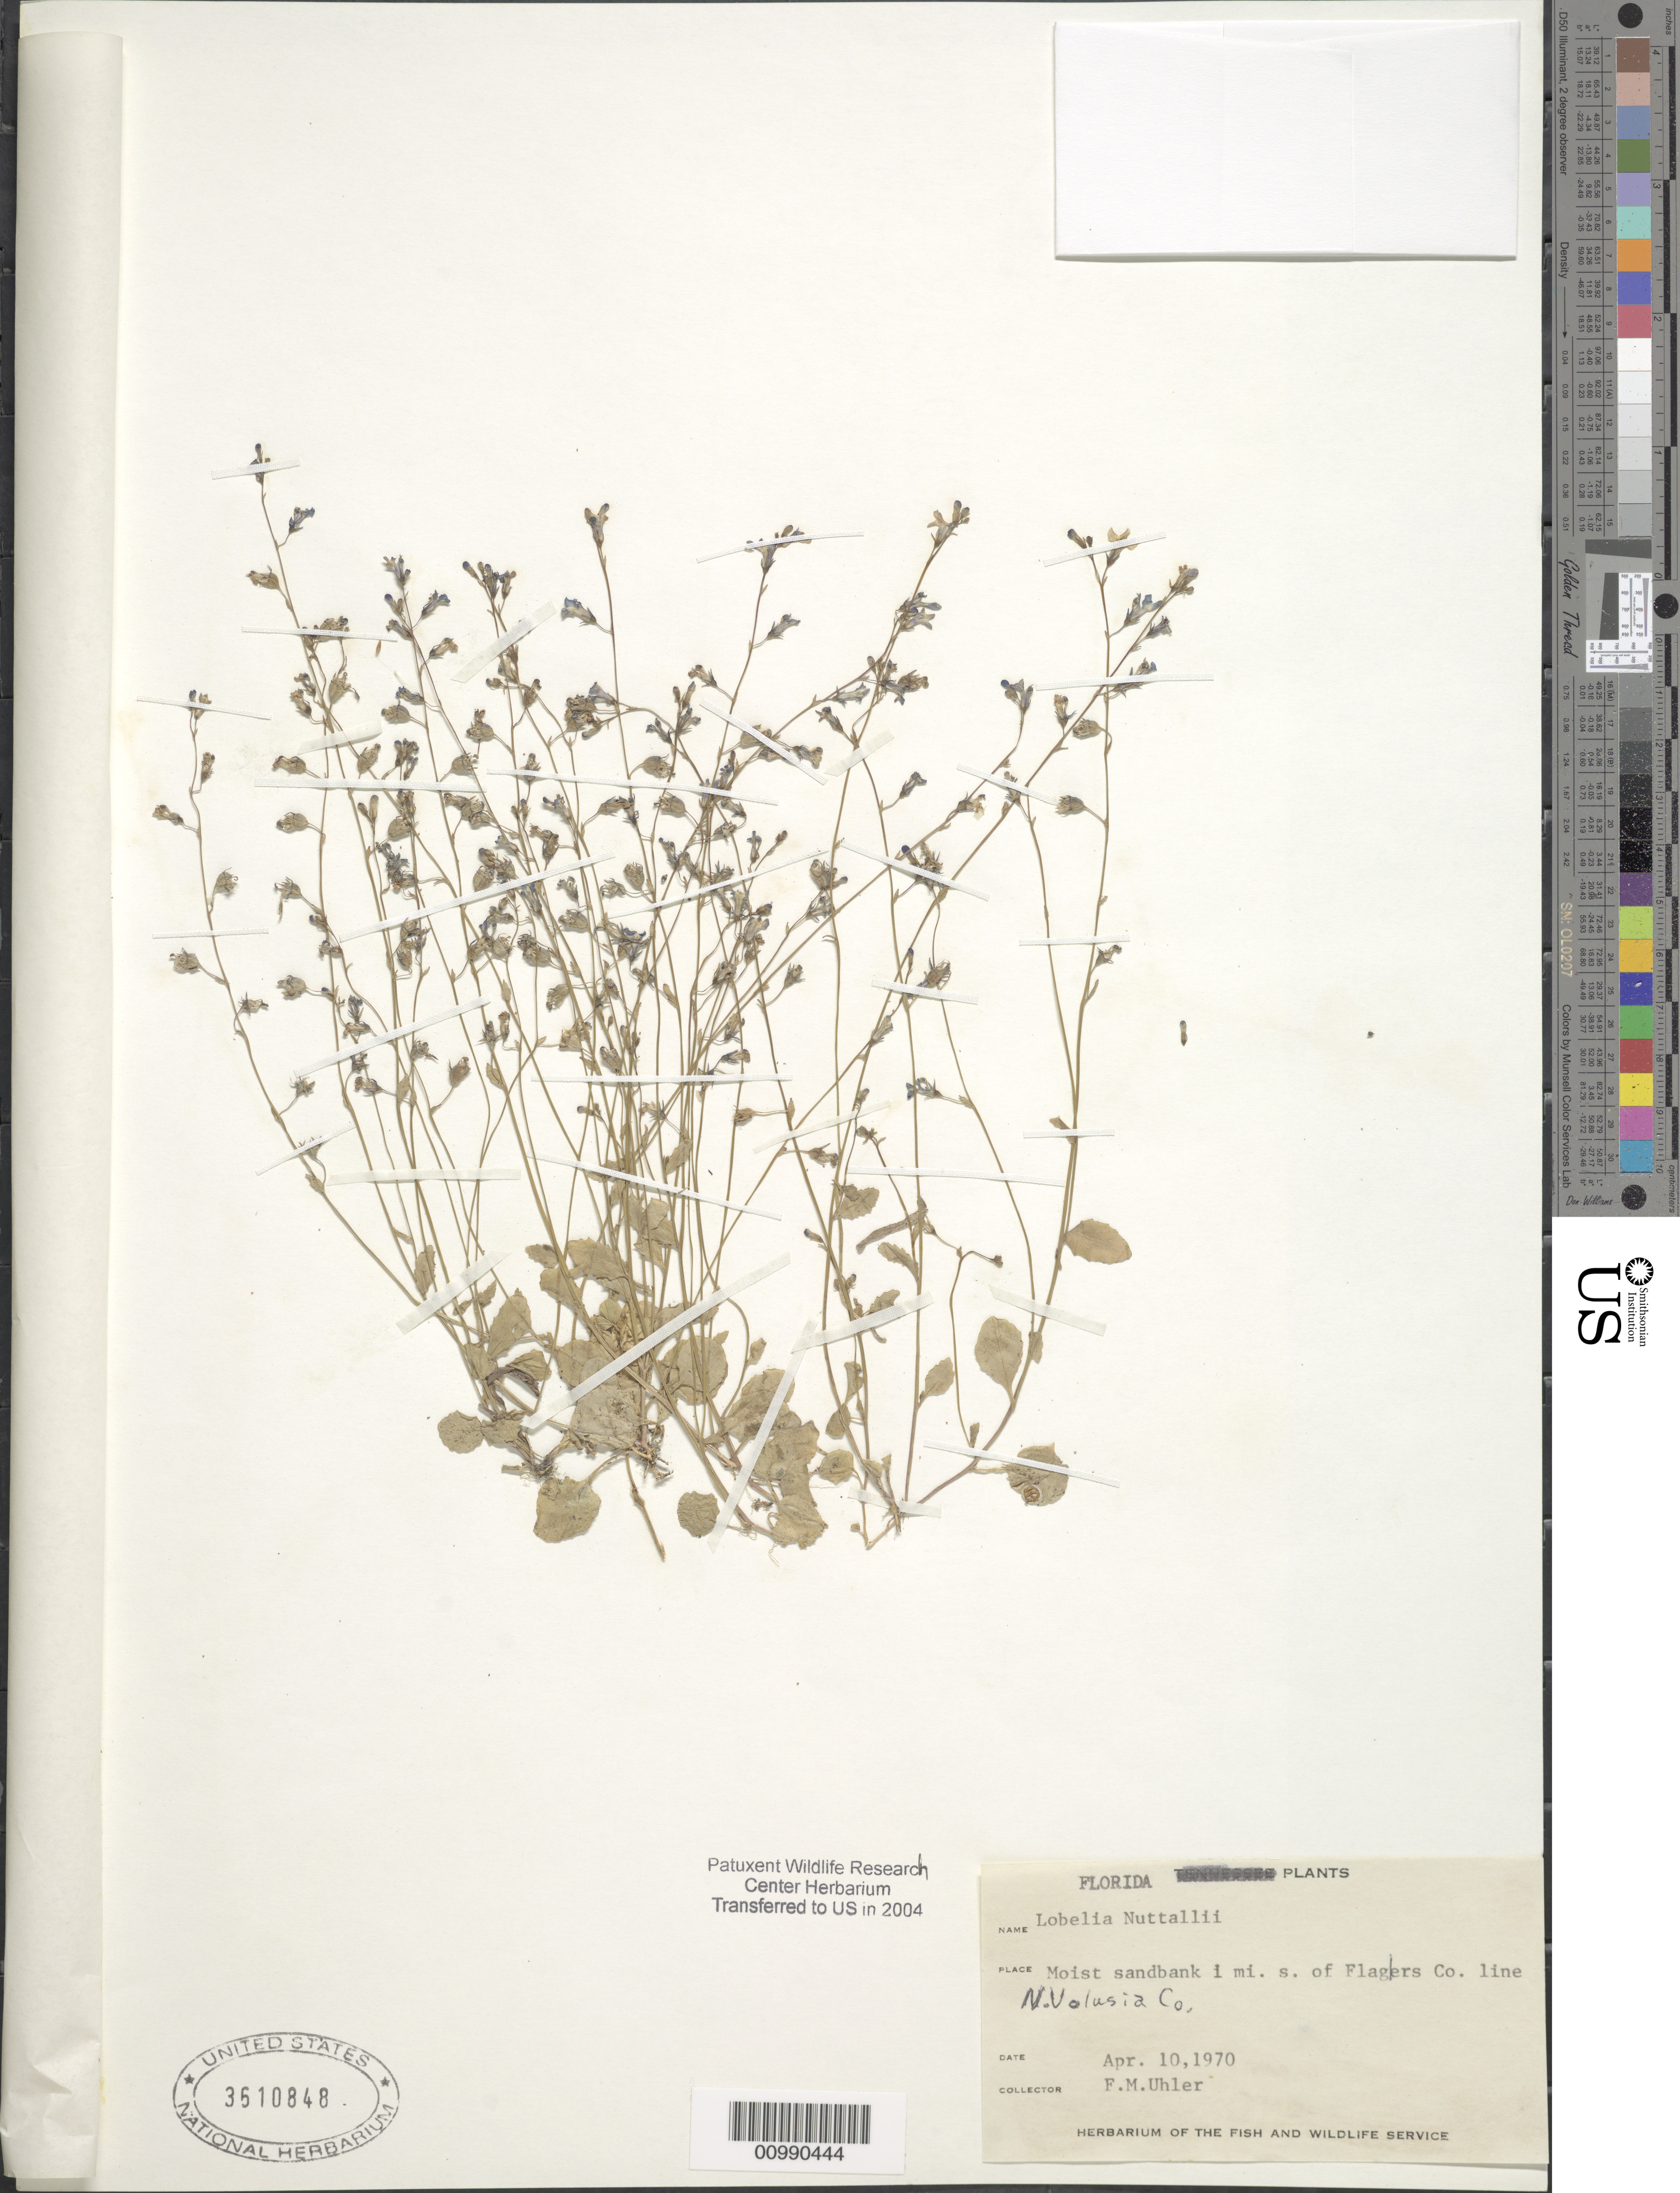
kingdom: Plantae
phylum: Tracheophyta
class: Magnoliopsida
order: Asterales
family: Campanulaceae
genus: Lobelia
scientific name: Lobelia nuttallii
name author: Schult.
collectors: F. M. Uhler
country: United States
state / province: Florida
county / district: Volusia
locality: S of Flaglers Co. line N Volusia Co.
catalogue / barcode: US 3610848